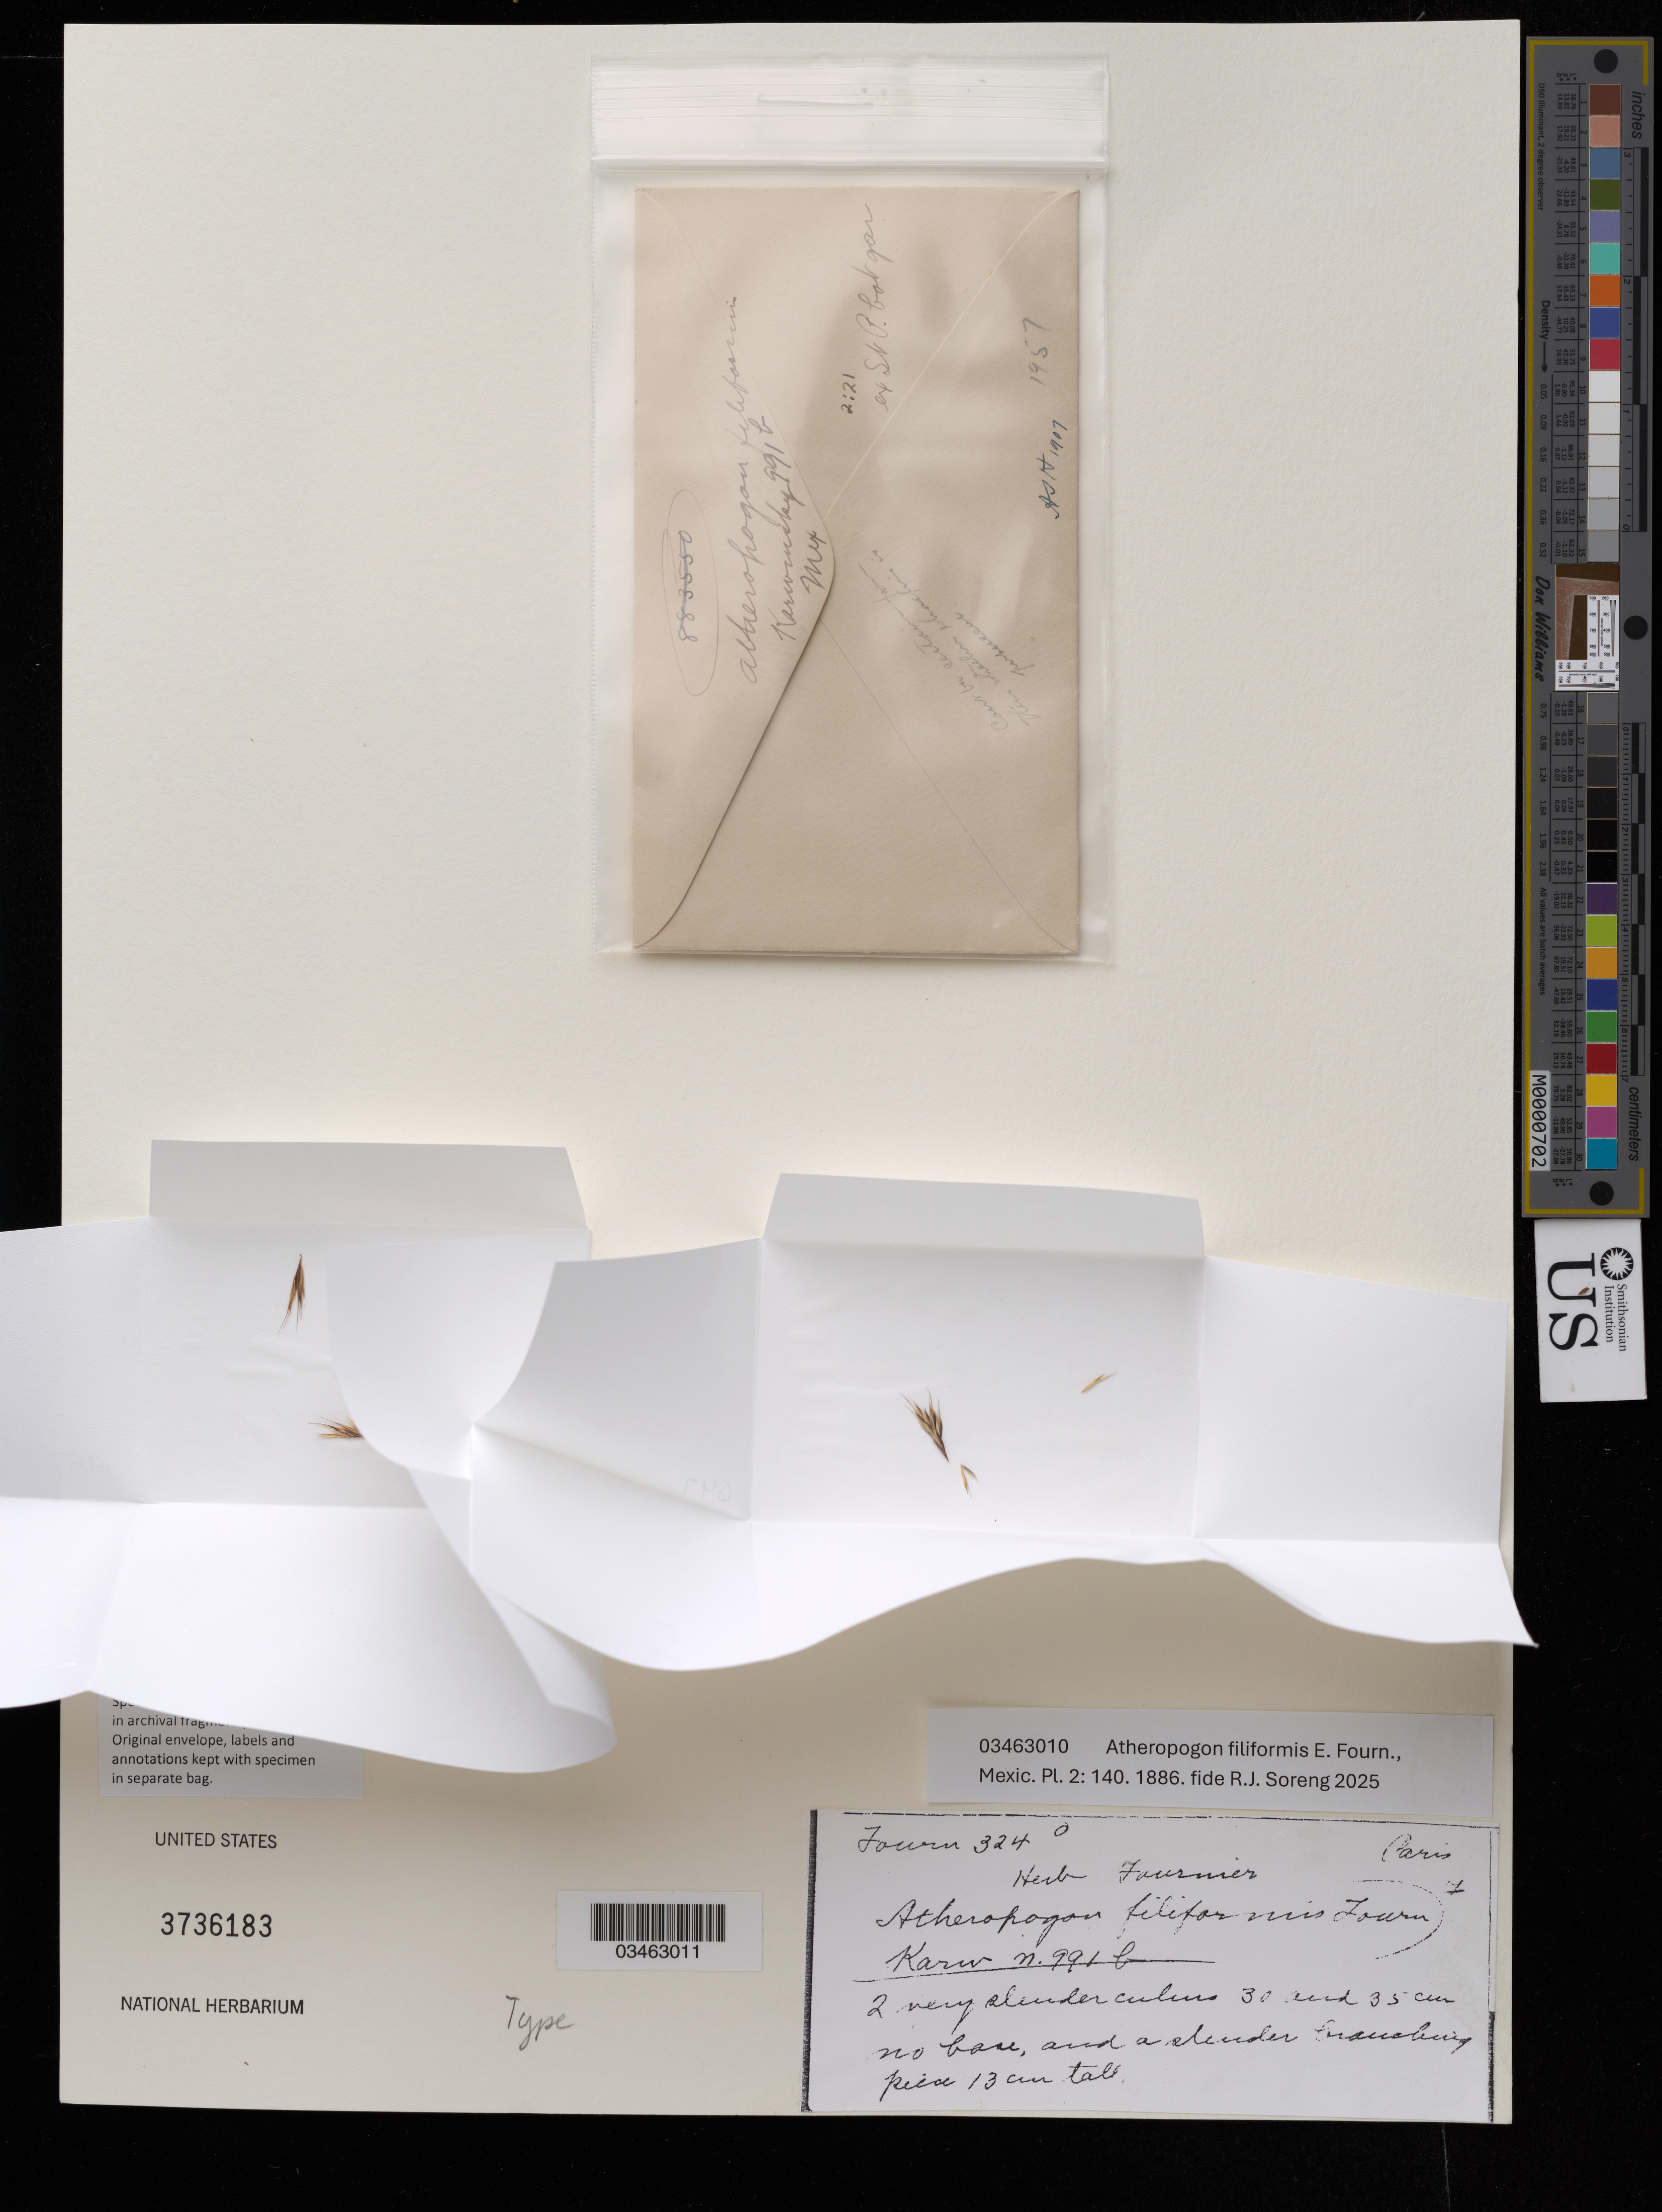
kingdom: Plantae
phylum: Tracheophyta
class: Liliopsida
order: Poales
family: Poaceae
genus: Atheropogon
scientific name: Atheropogon filiformis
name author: E. Fourn.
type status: Syntype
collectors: L. Karwinski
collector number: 991 b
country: Mexico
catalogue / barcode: US 3736183